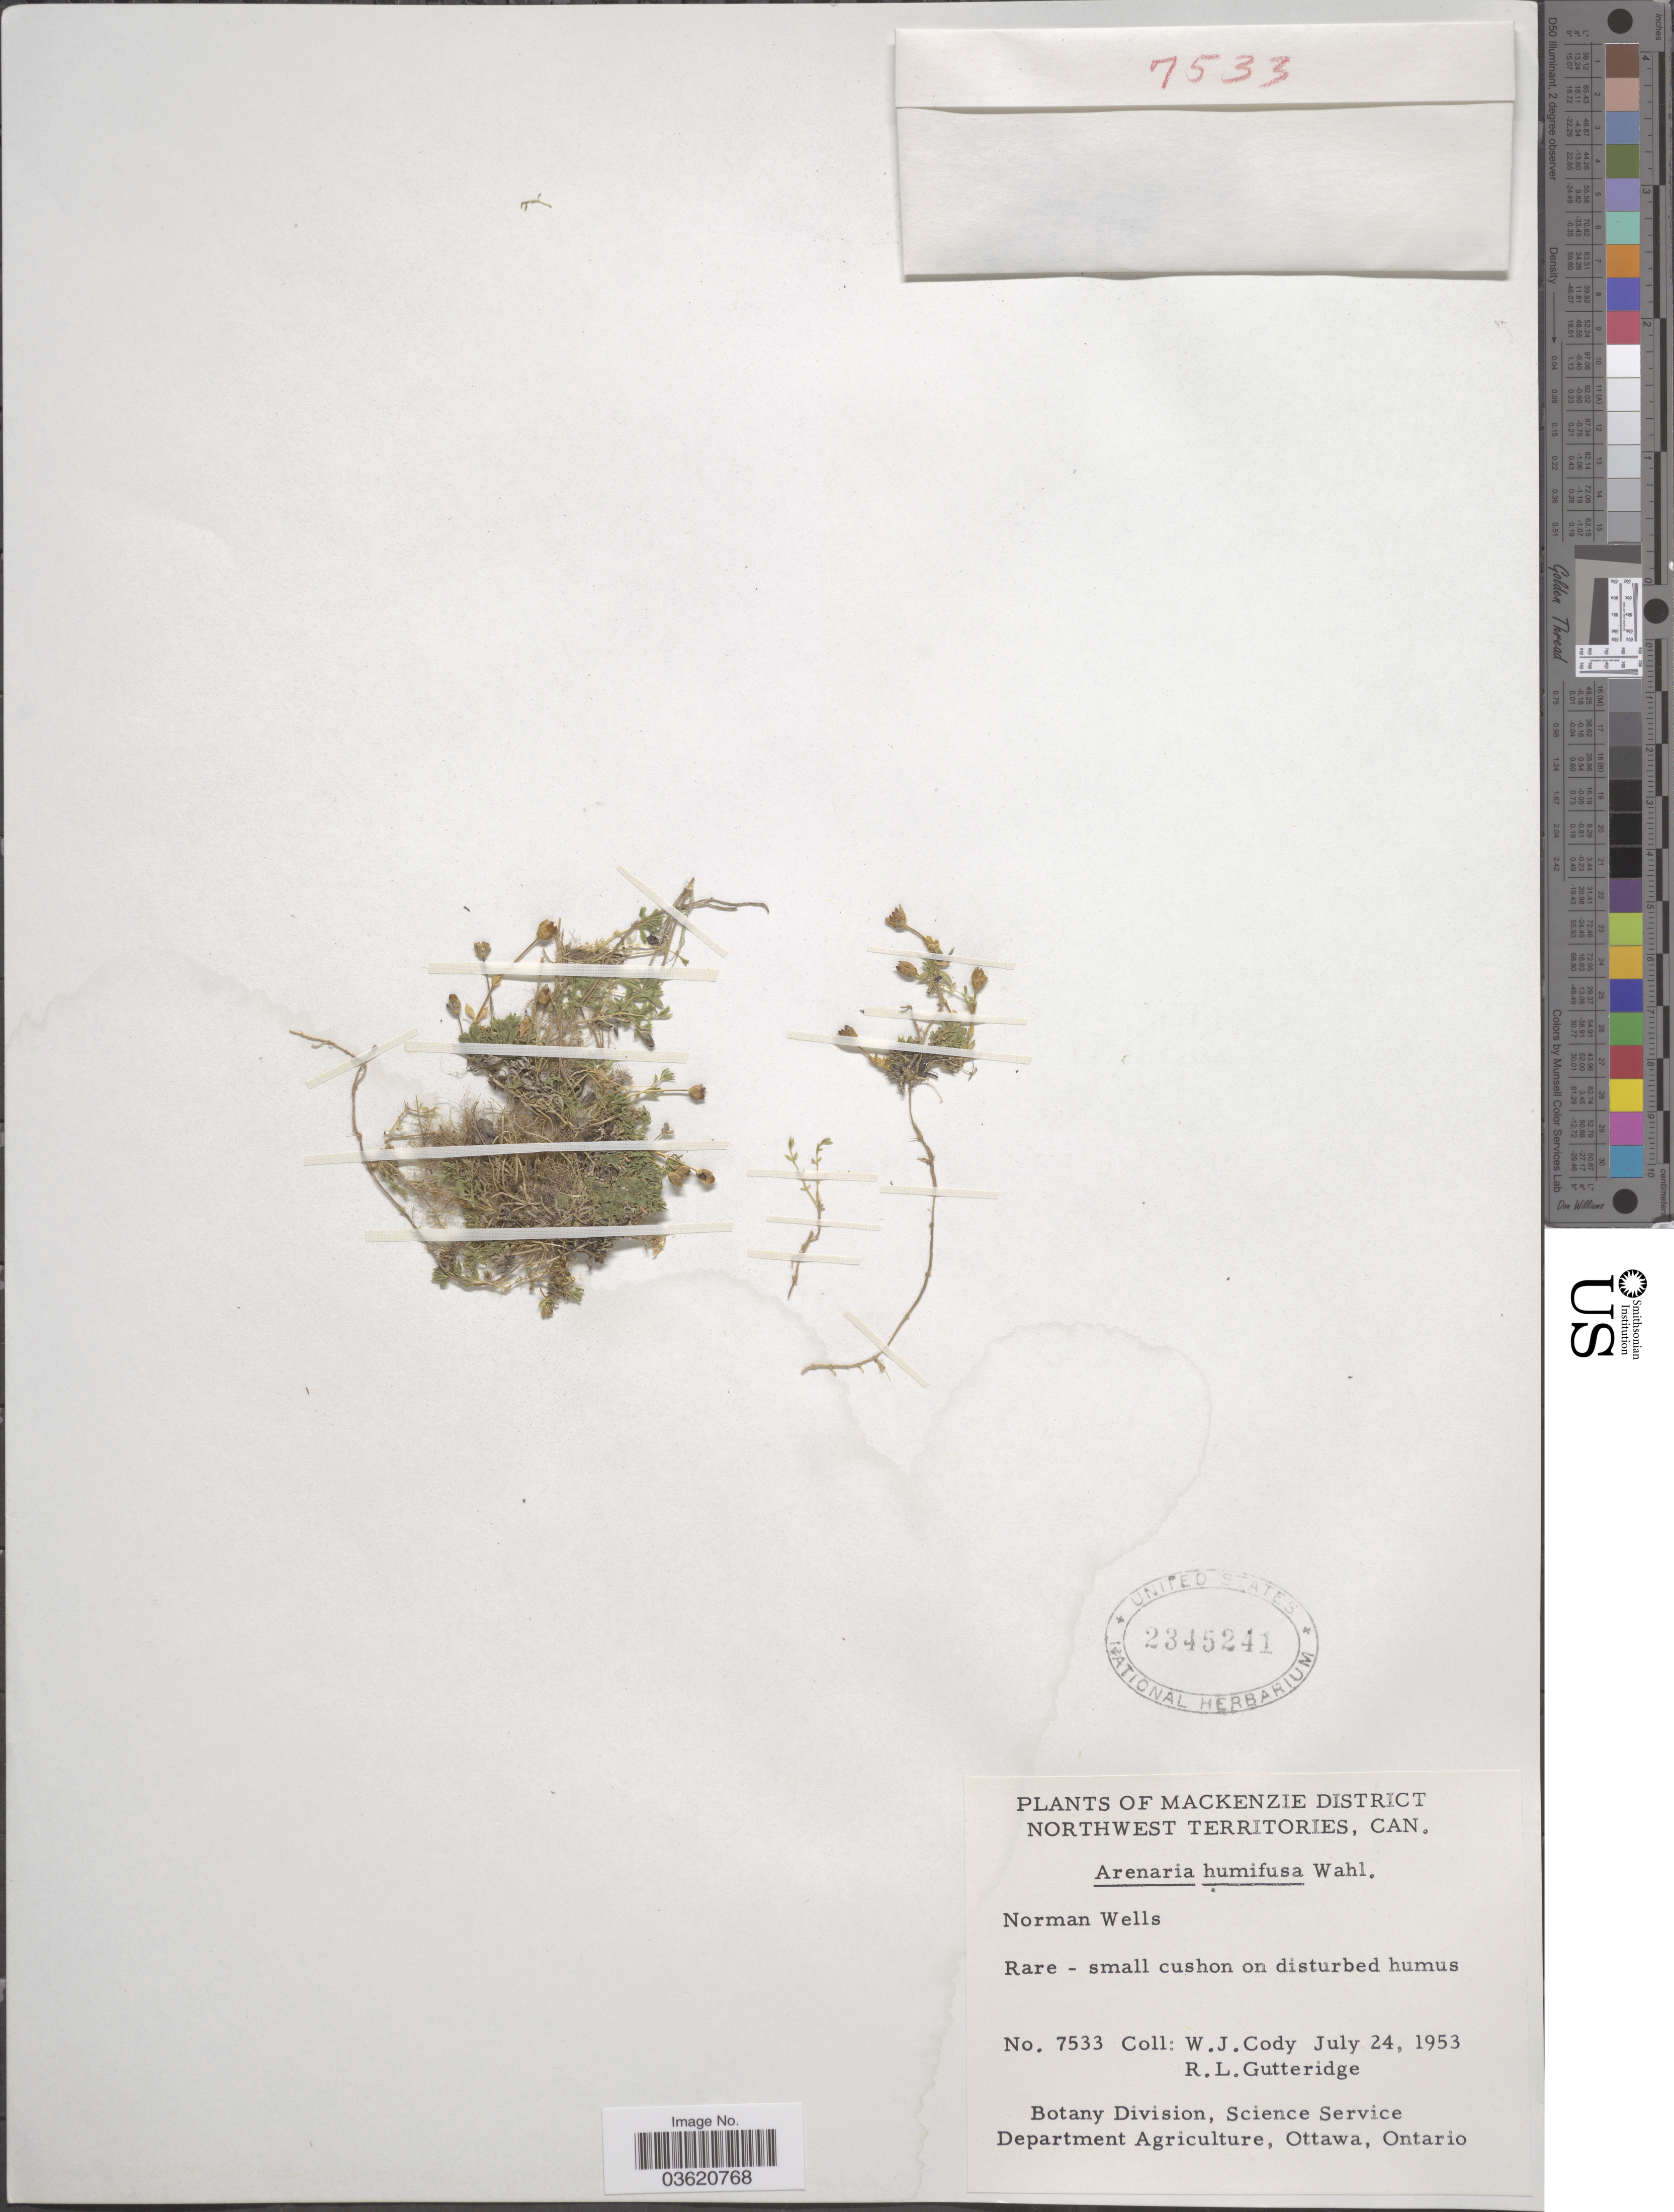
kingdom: Plantae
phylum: Tracheophyta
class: Magnoliopsida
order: Caryophyllales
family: Caryophyllaceae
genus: Arenaria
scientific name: Arenaria humifusa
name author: Wahlenb.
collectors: W. Cody & R. Gutteridge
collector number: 7533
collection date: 1953-07-24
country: Canada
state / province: Northwest Territories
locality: Mackenzie District. Norman Wells.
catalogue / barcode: US 2345241